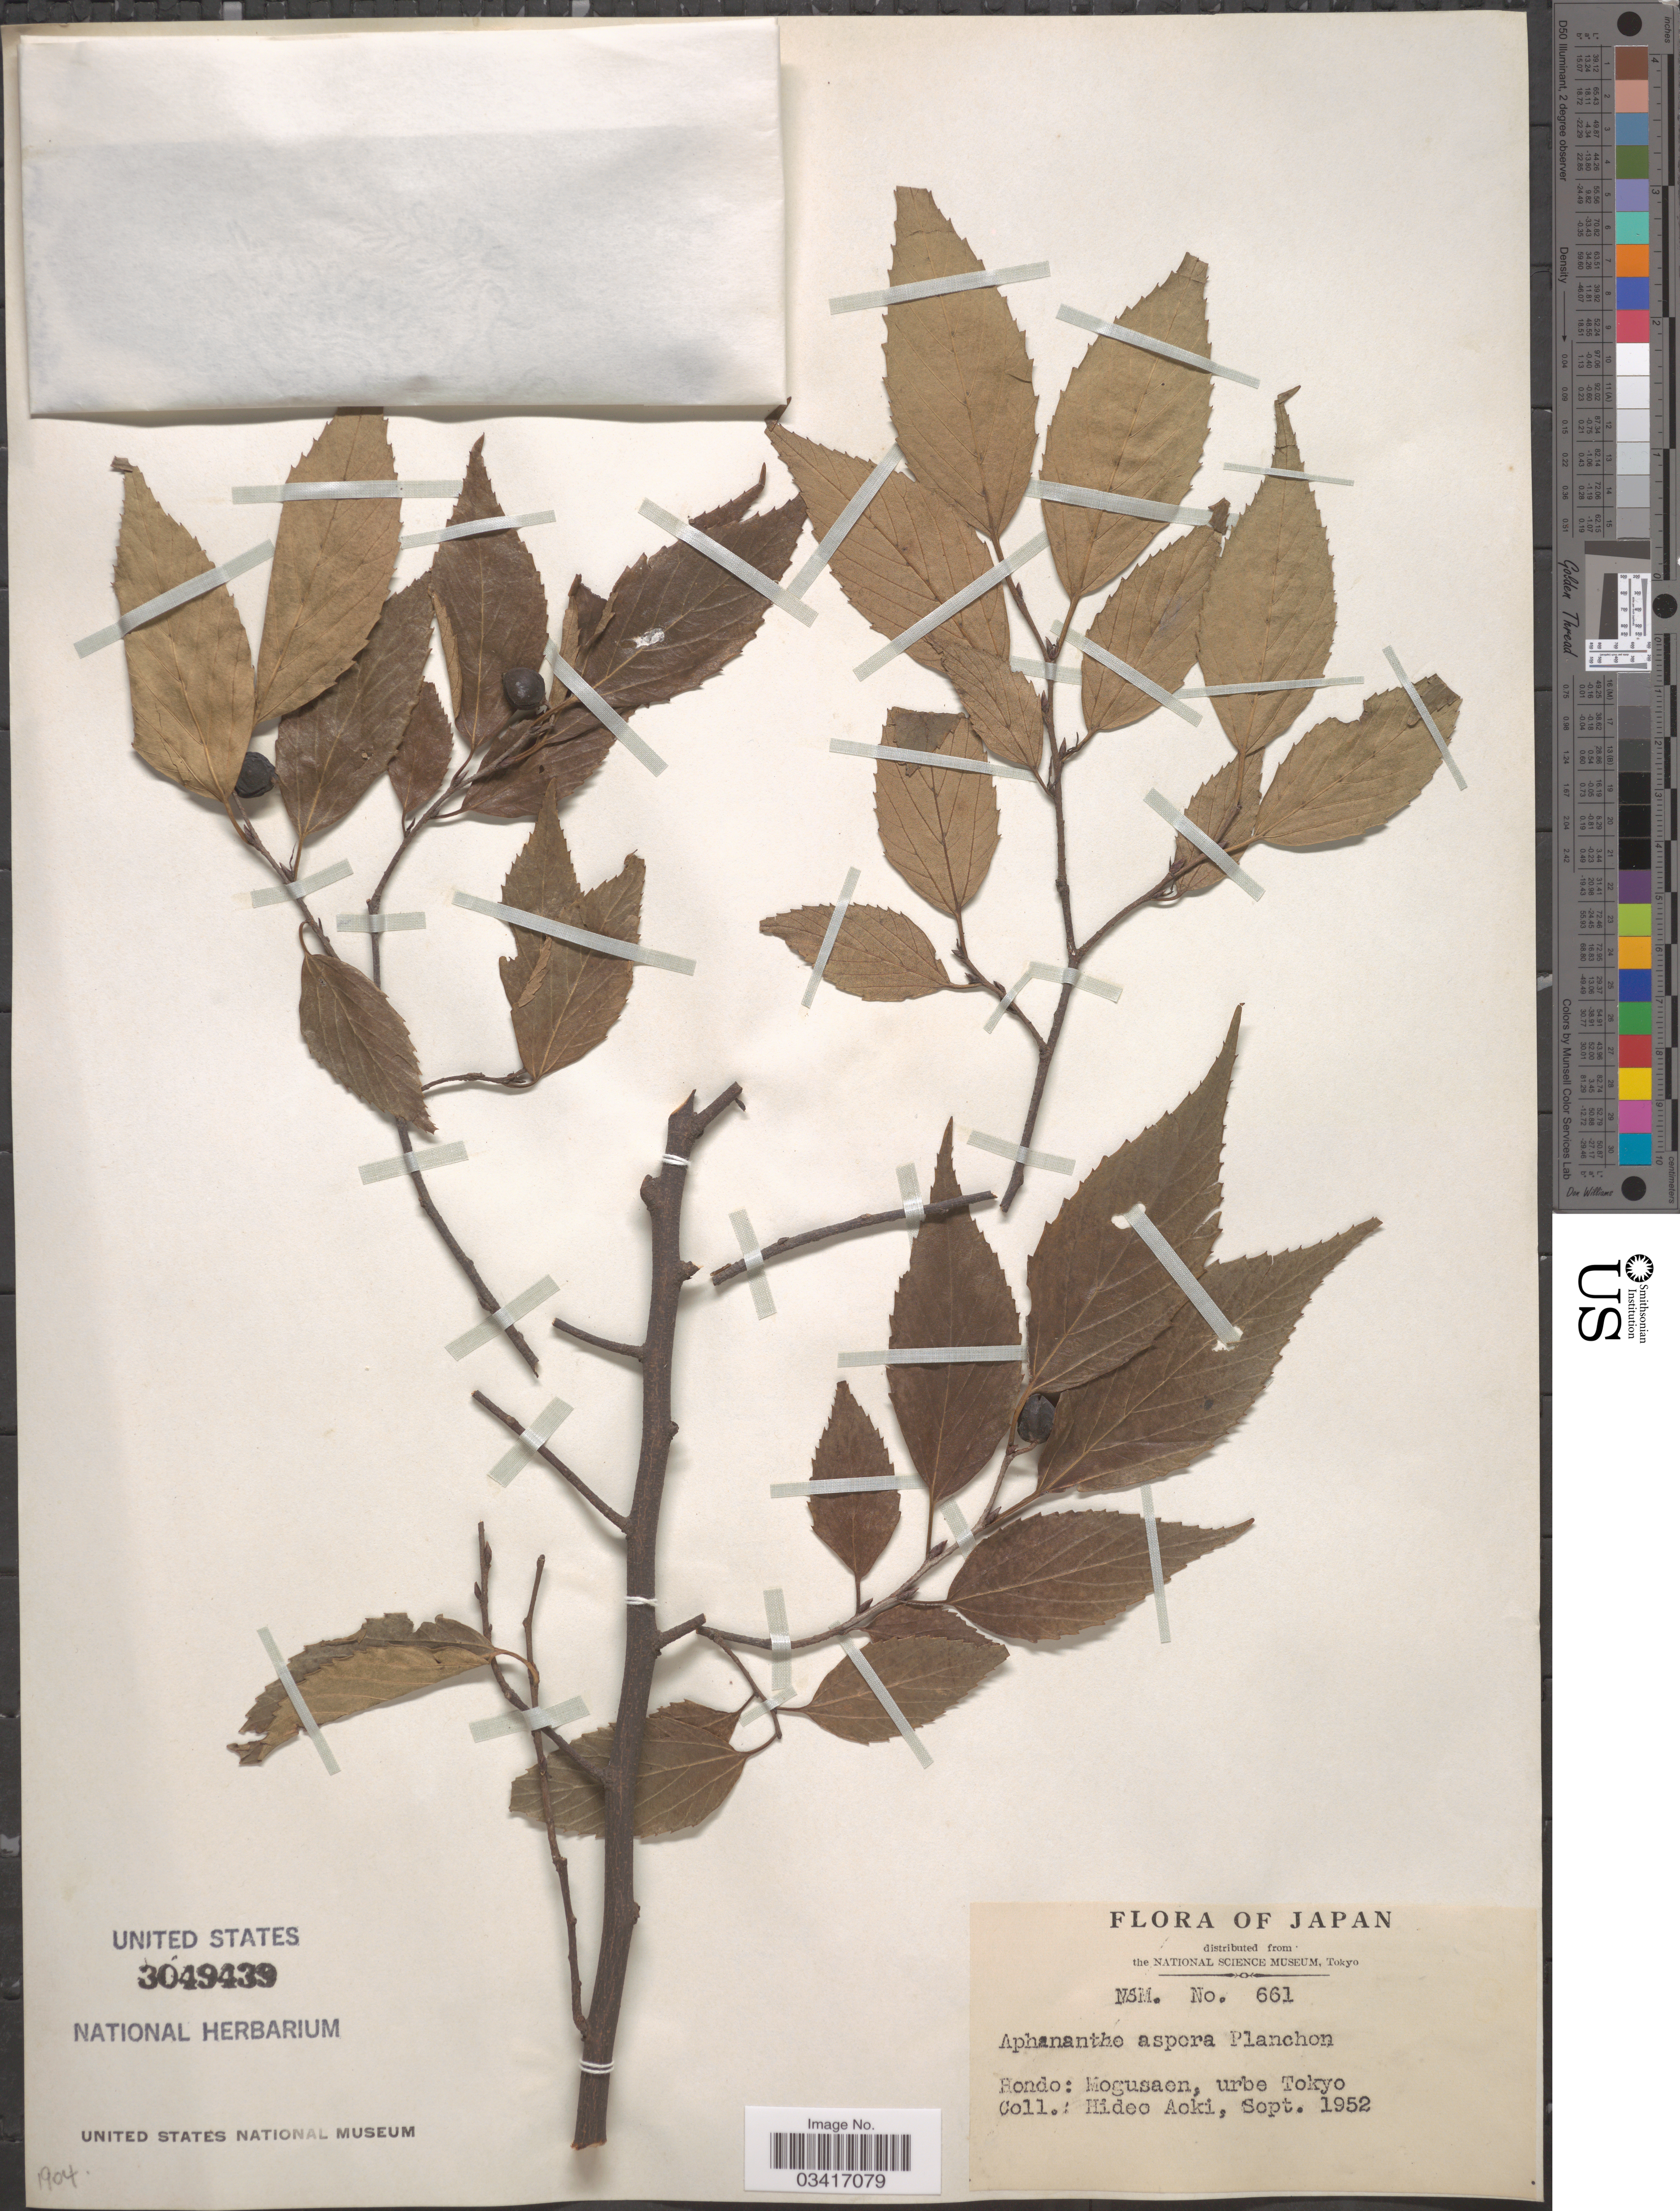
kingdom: Plantae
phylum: Tracheophyta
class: Magnoliopsida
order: Rosales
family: Cannabaceae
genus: Aphananthe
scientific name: Aphananthe aspera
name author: Planch.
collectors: H. Aoki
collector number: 661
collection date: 1952-09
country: Japan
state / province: Tokyo, Federal City of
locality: Hondo: Mogusaen, urbe Tokyo.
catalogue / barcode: US 3049439